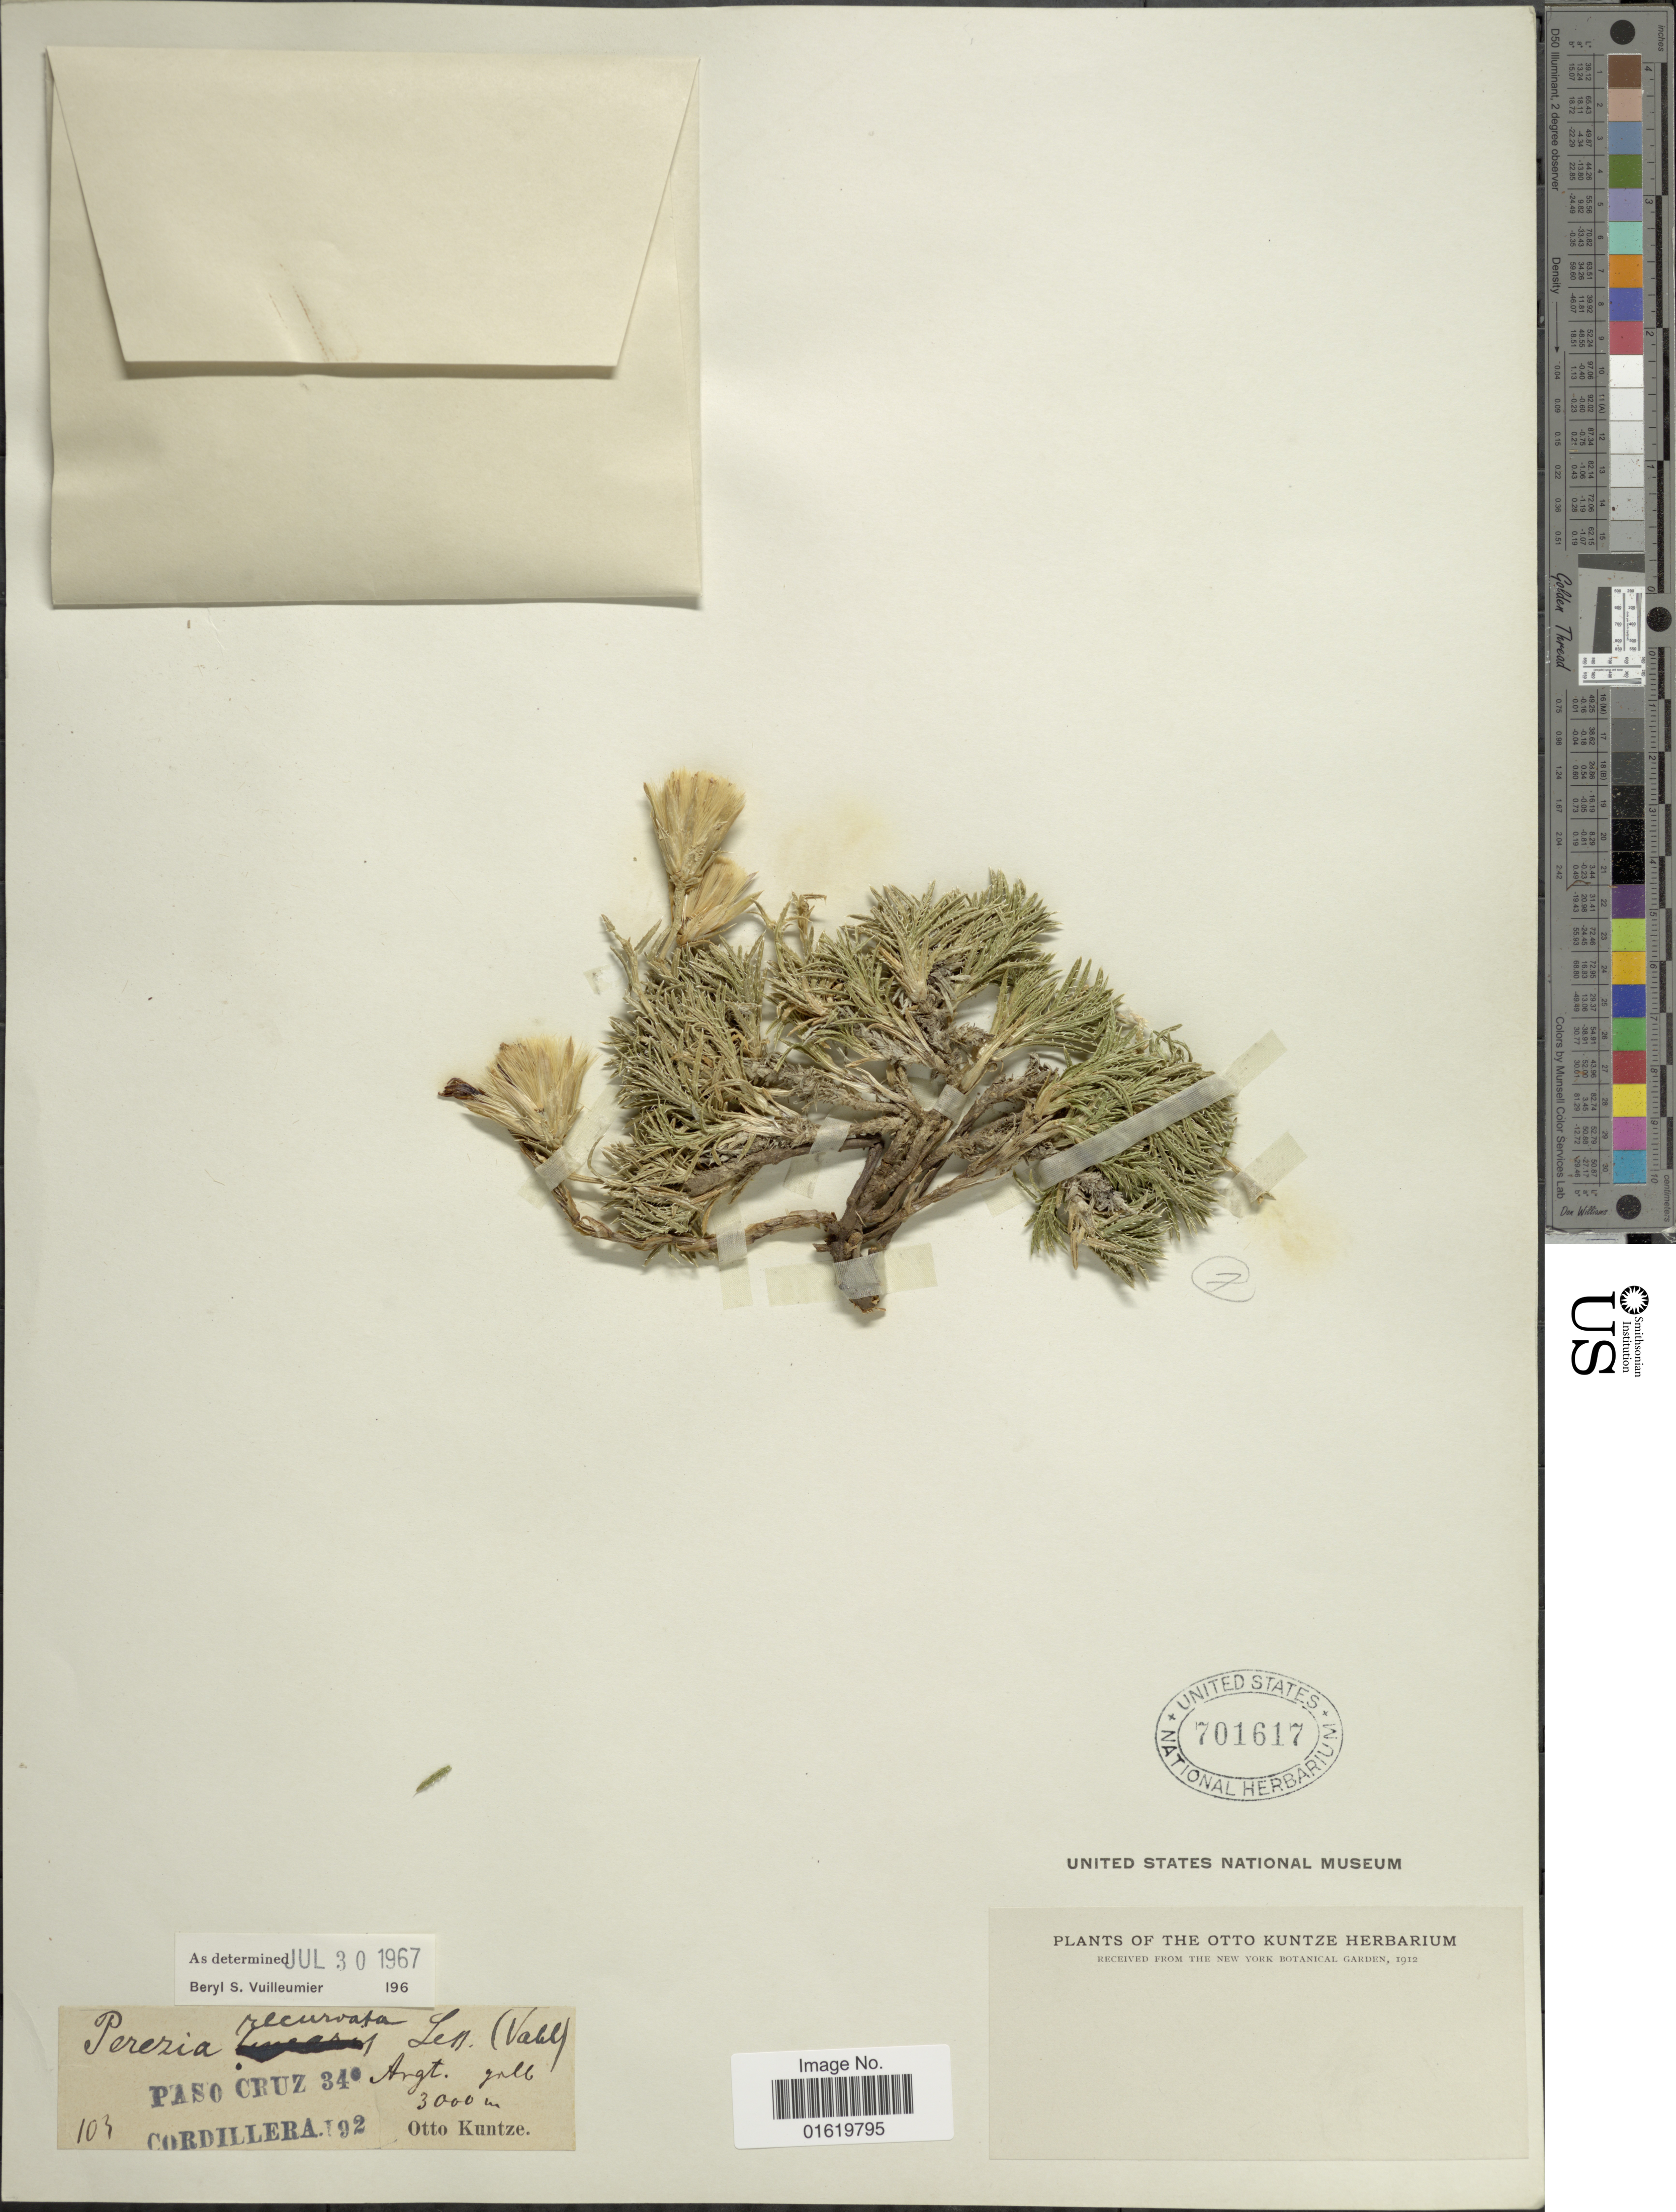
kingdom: Plantae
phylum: Tracheophyta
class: Magnoliopsida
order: Asterales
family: Asteraceae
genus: Perezia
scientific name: Perezia recurvata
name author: Less.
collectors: C.E.O. Kuntze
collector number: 103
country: Chile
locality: Paso Cruz 34°. Cordillera.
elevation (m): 3000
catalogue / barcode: US 701617